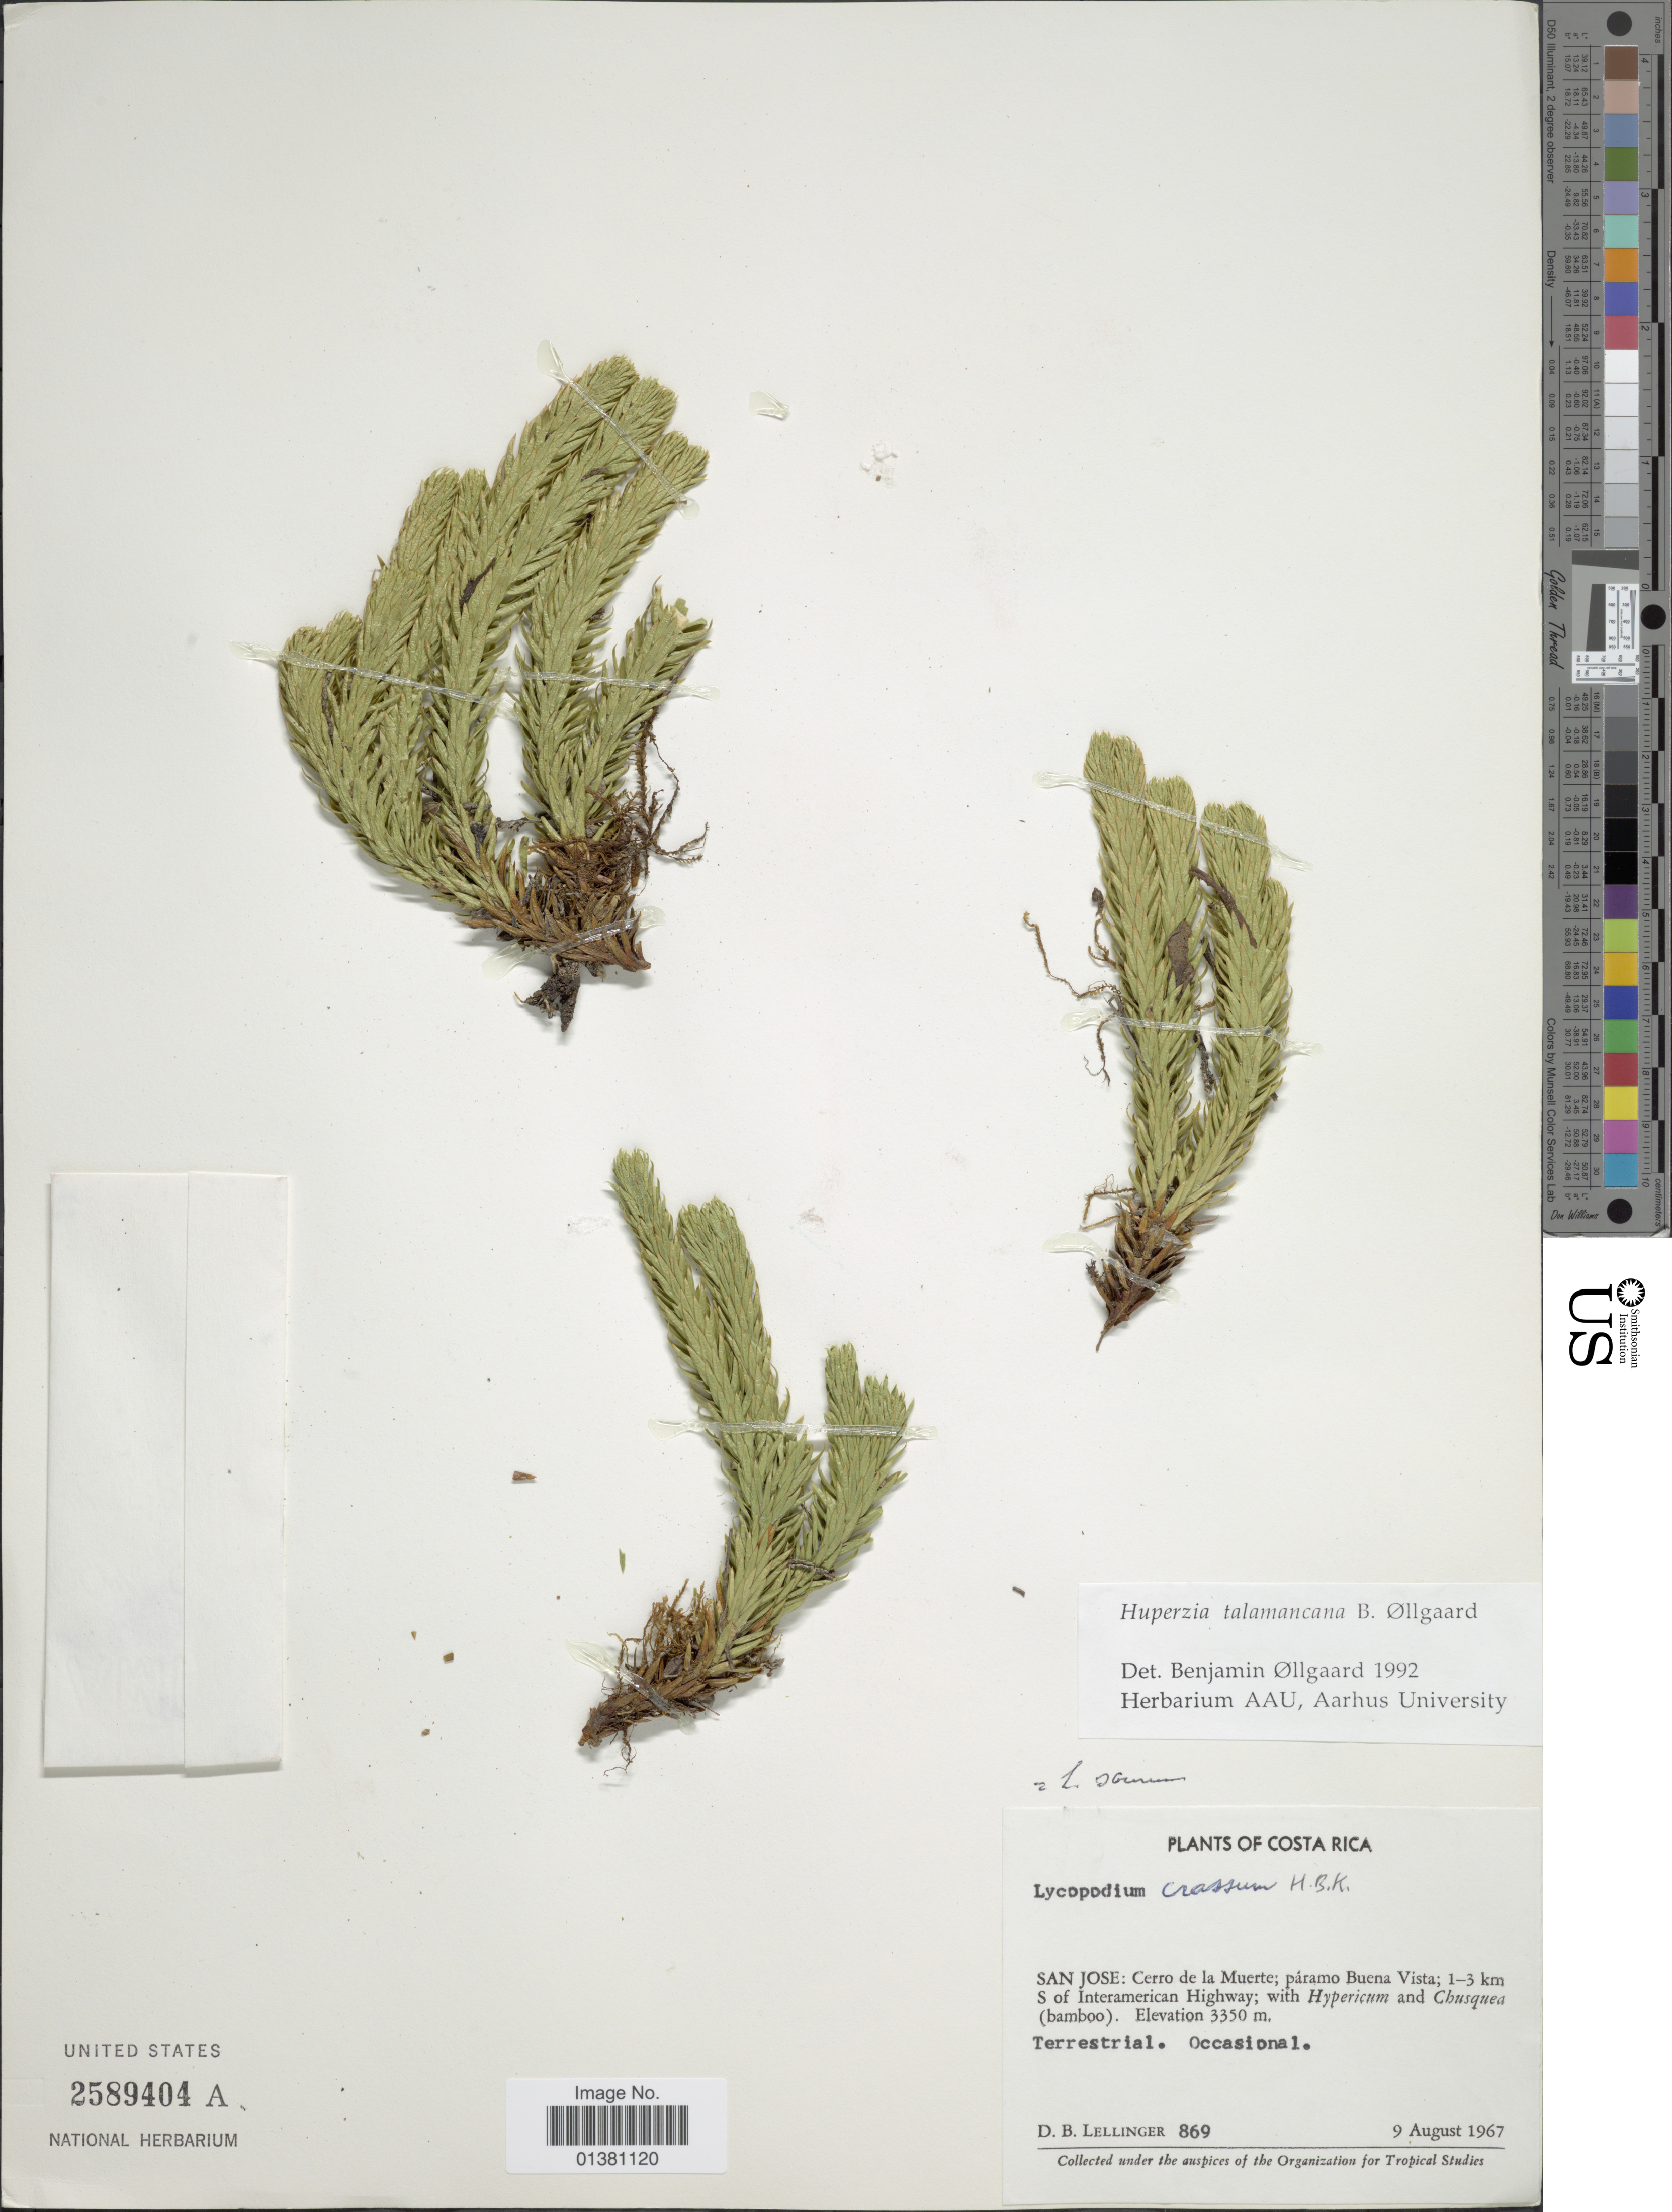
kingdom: Plantae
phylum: Tracheophyta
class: Lycopodiopsida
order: Lycopodiales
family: Lycopodiaceae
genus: Phlegmariurus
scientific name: Phlegmariurus talamancanus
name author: (B. Øllg.) B. Øllg.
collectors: D. B. Lellinger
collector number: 869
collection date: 1967-08-09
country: Costa Rica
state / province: San José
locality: Cerro de la Muerte; páramo Buena Vista; 1-3 km S of INteramerican Highway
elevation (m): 3350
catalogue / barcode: US 2589404A